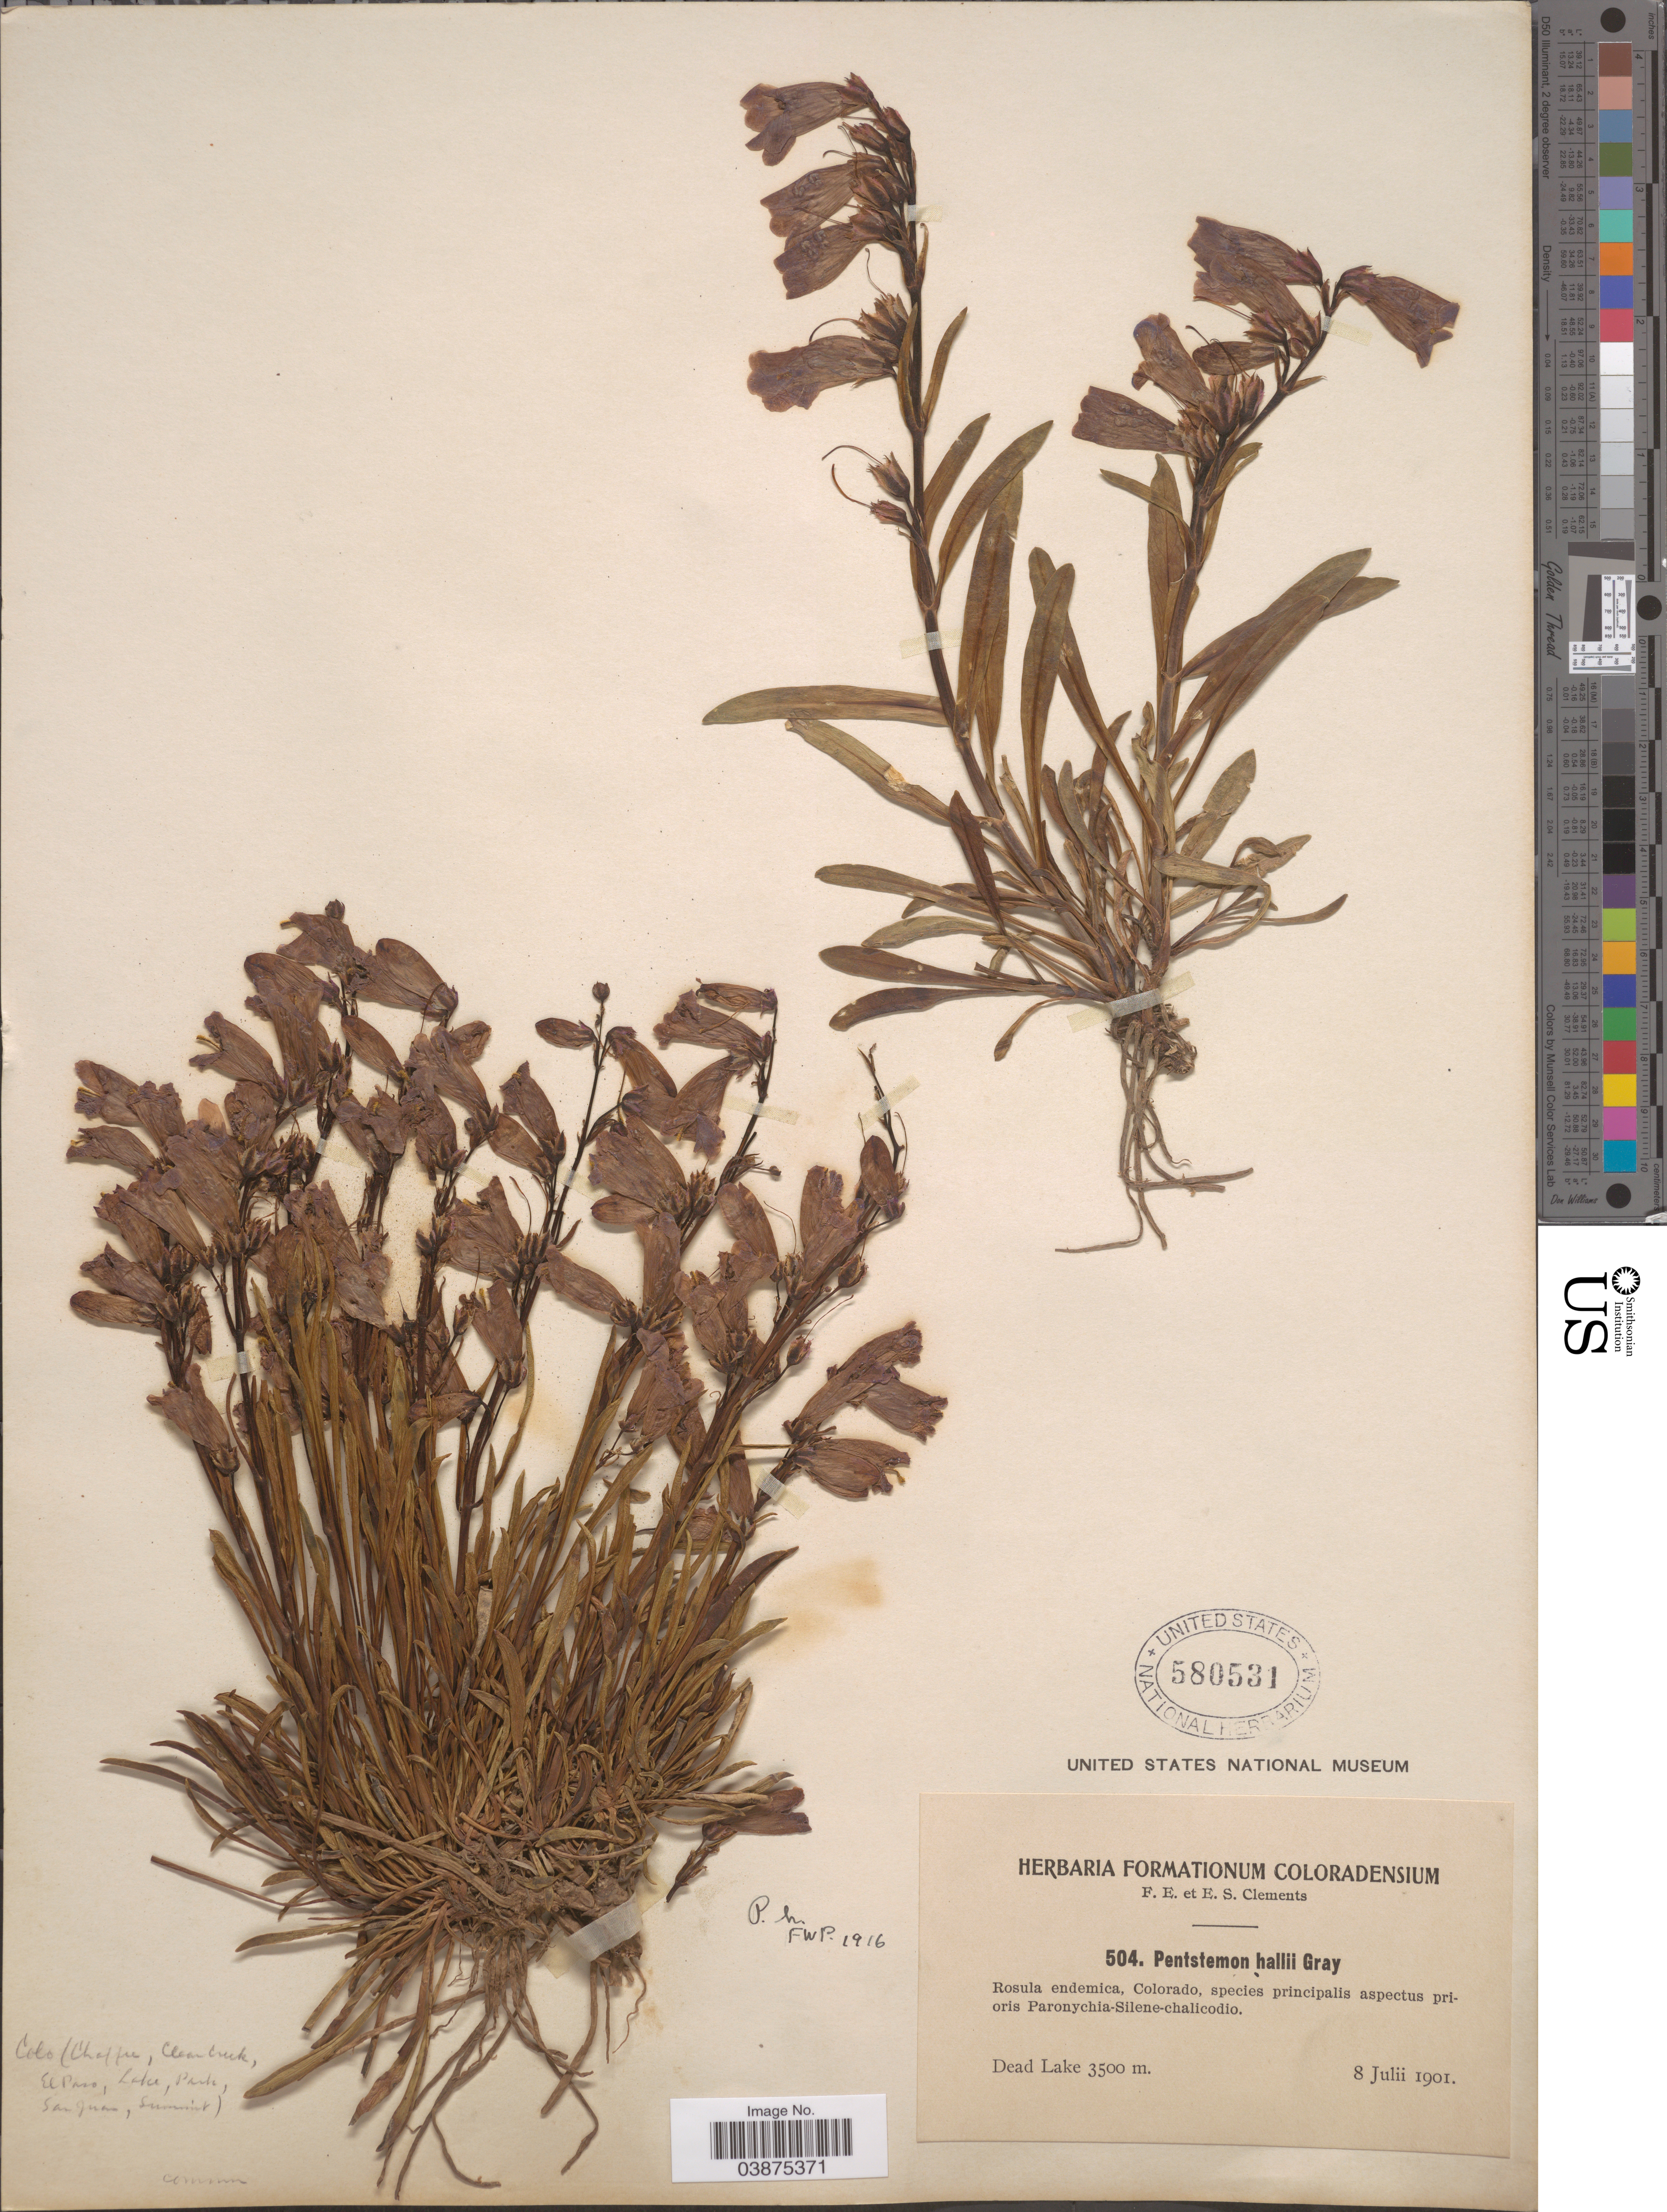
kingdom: Plantae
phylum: Tracheophyta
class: Magnoliopsida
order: Lamiales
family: Plantaginaceae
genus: Penstemon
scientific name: Penstemon glaber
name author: Pursh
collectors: F. E. Clements & E. S. Clements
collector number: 504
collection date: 1901-07-08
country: United States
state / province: Colorado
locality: Rosula endemica, Colorado, species principalis aspectus prioris Paronychia-Silene-chalicodio. Dead Lake.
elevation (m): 3500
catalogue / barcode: US 580531